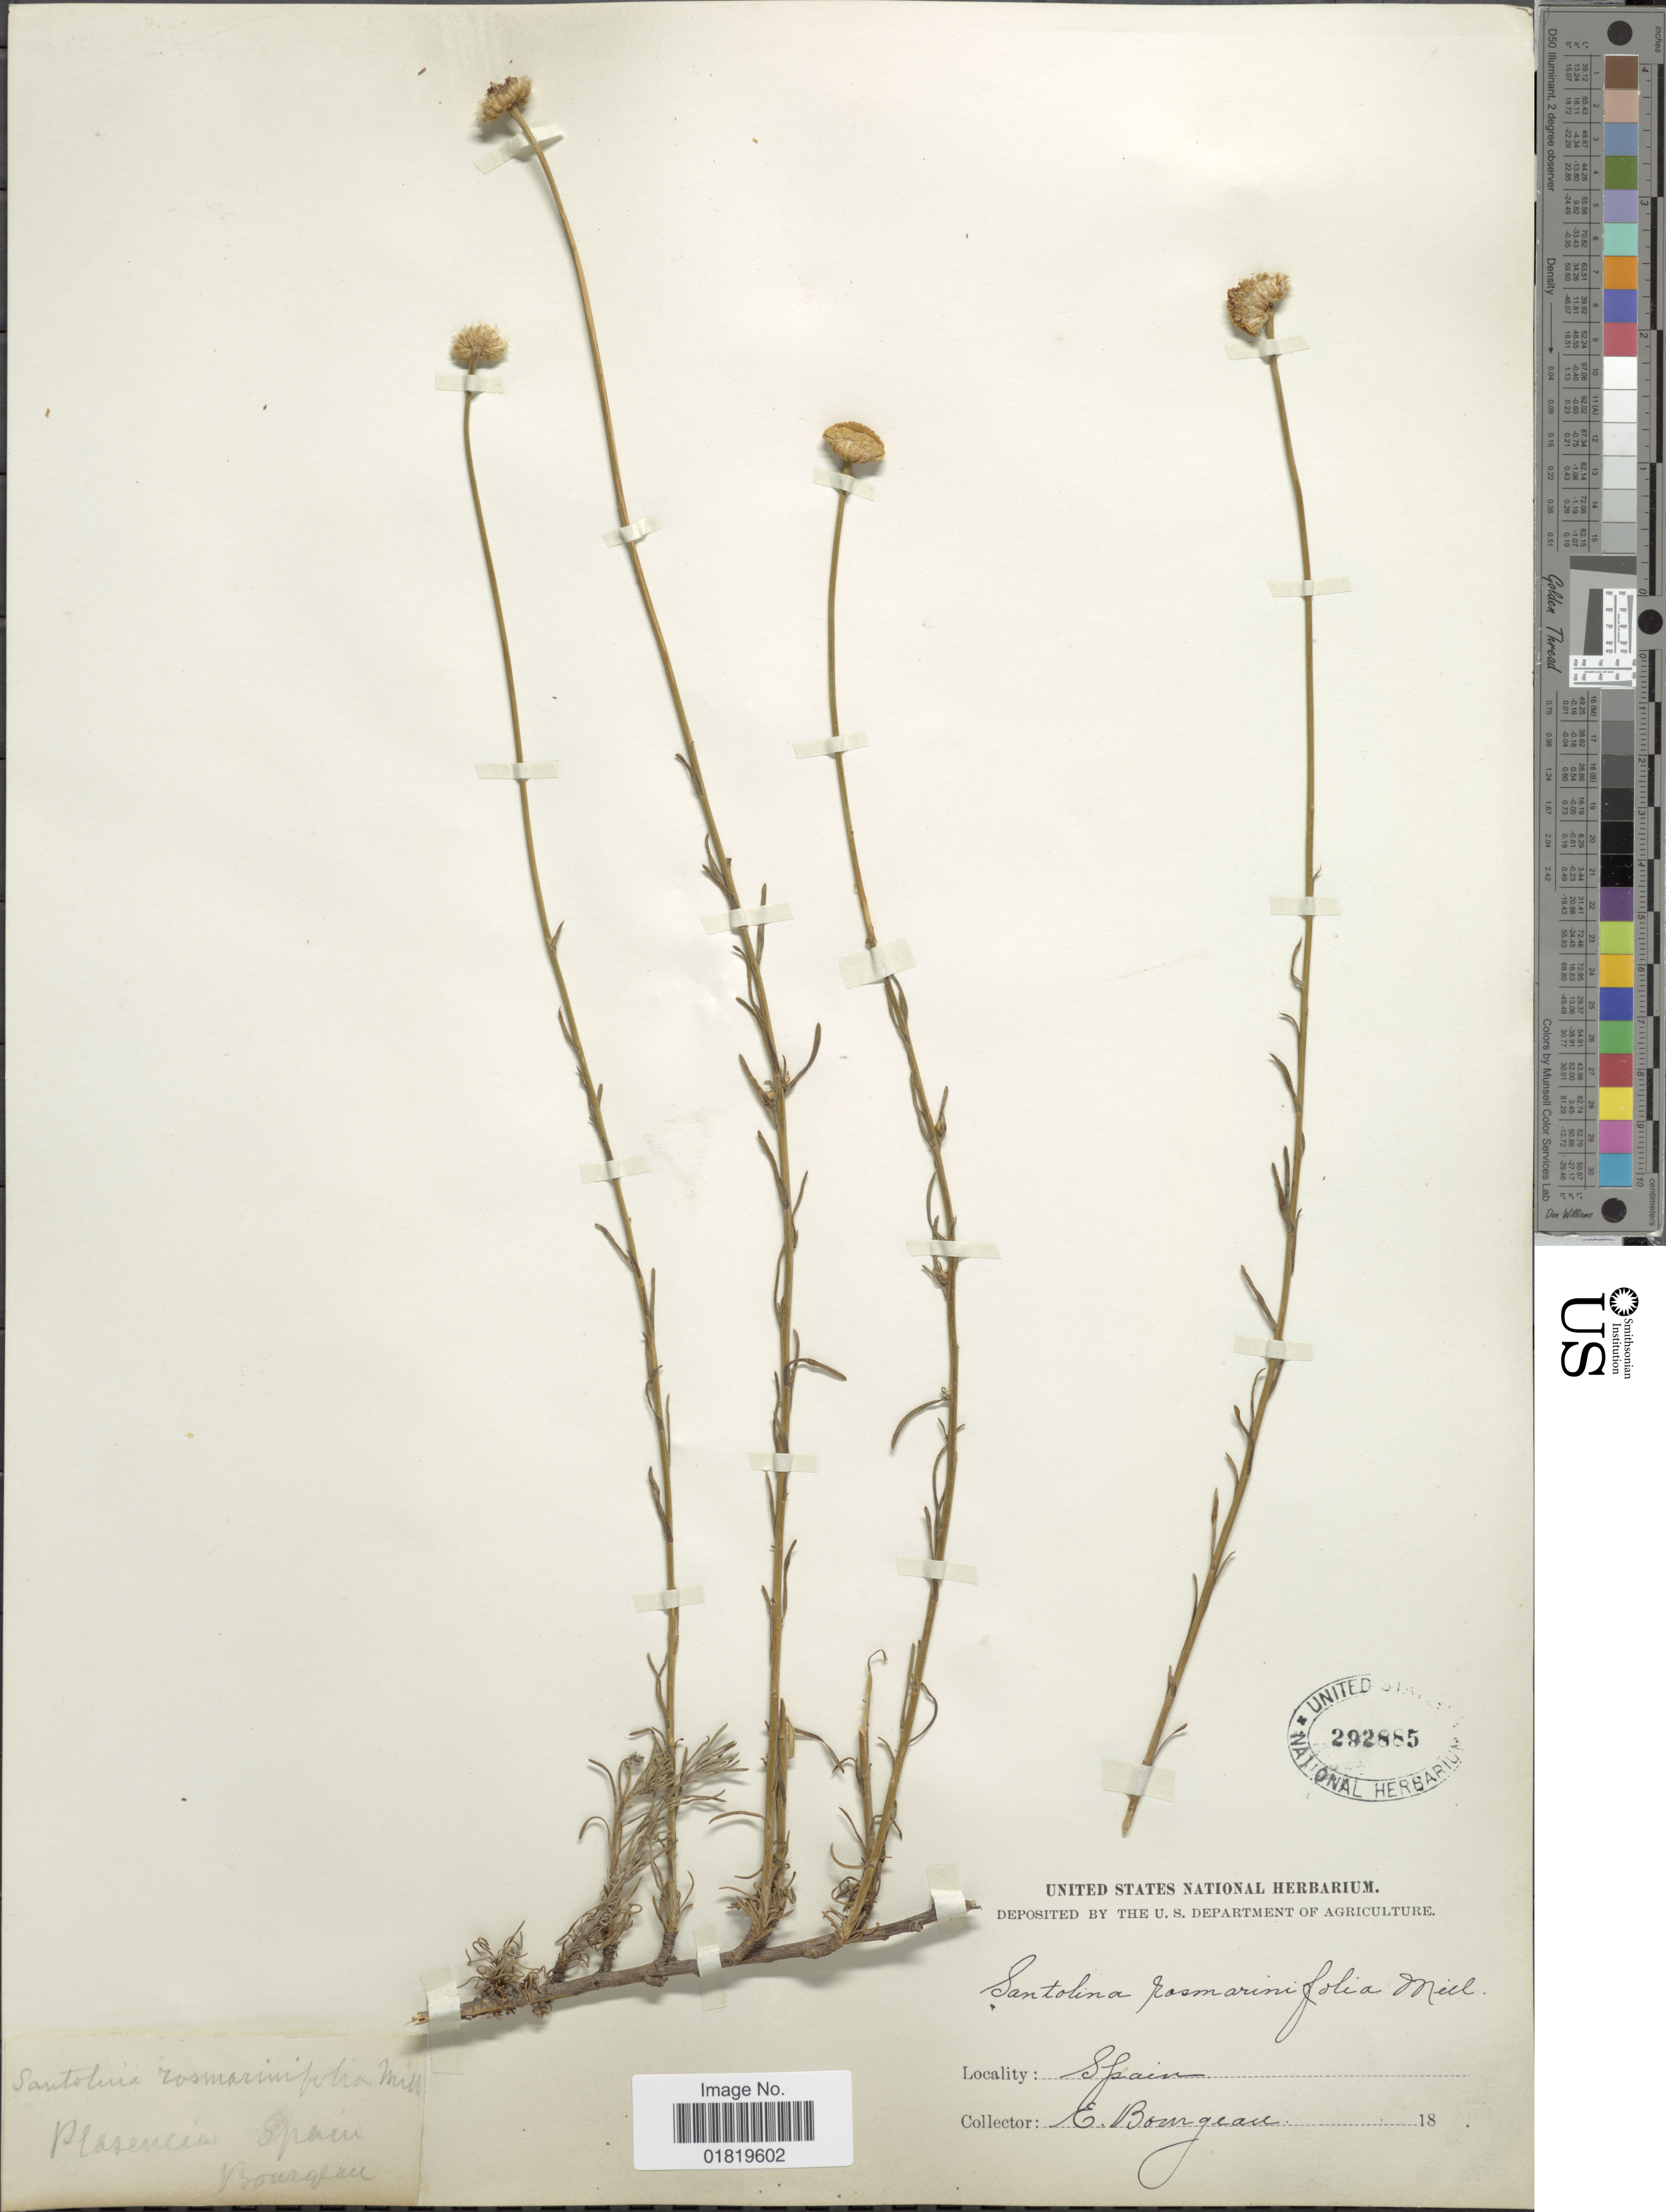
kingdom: Plantae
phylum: Tracheophyta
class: Magnoliopsida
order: Asterales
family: Asteraceae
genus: Santolina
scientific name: Santolina rosmarinifolia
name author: L.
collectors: E. Bourgeau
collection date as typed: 18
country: Spain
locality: Plasencia, Spain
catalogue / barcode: US 292885